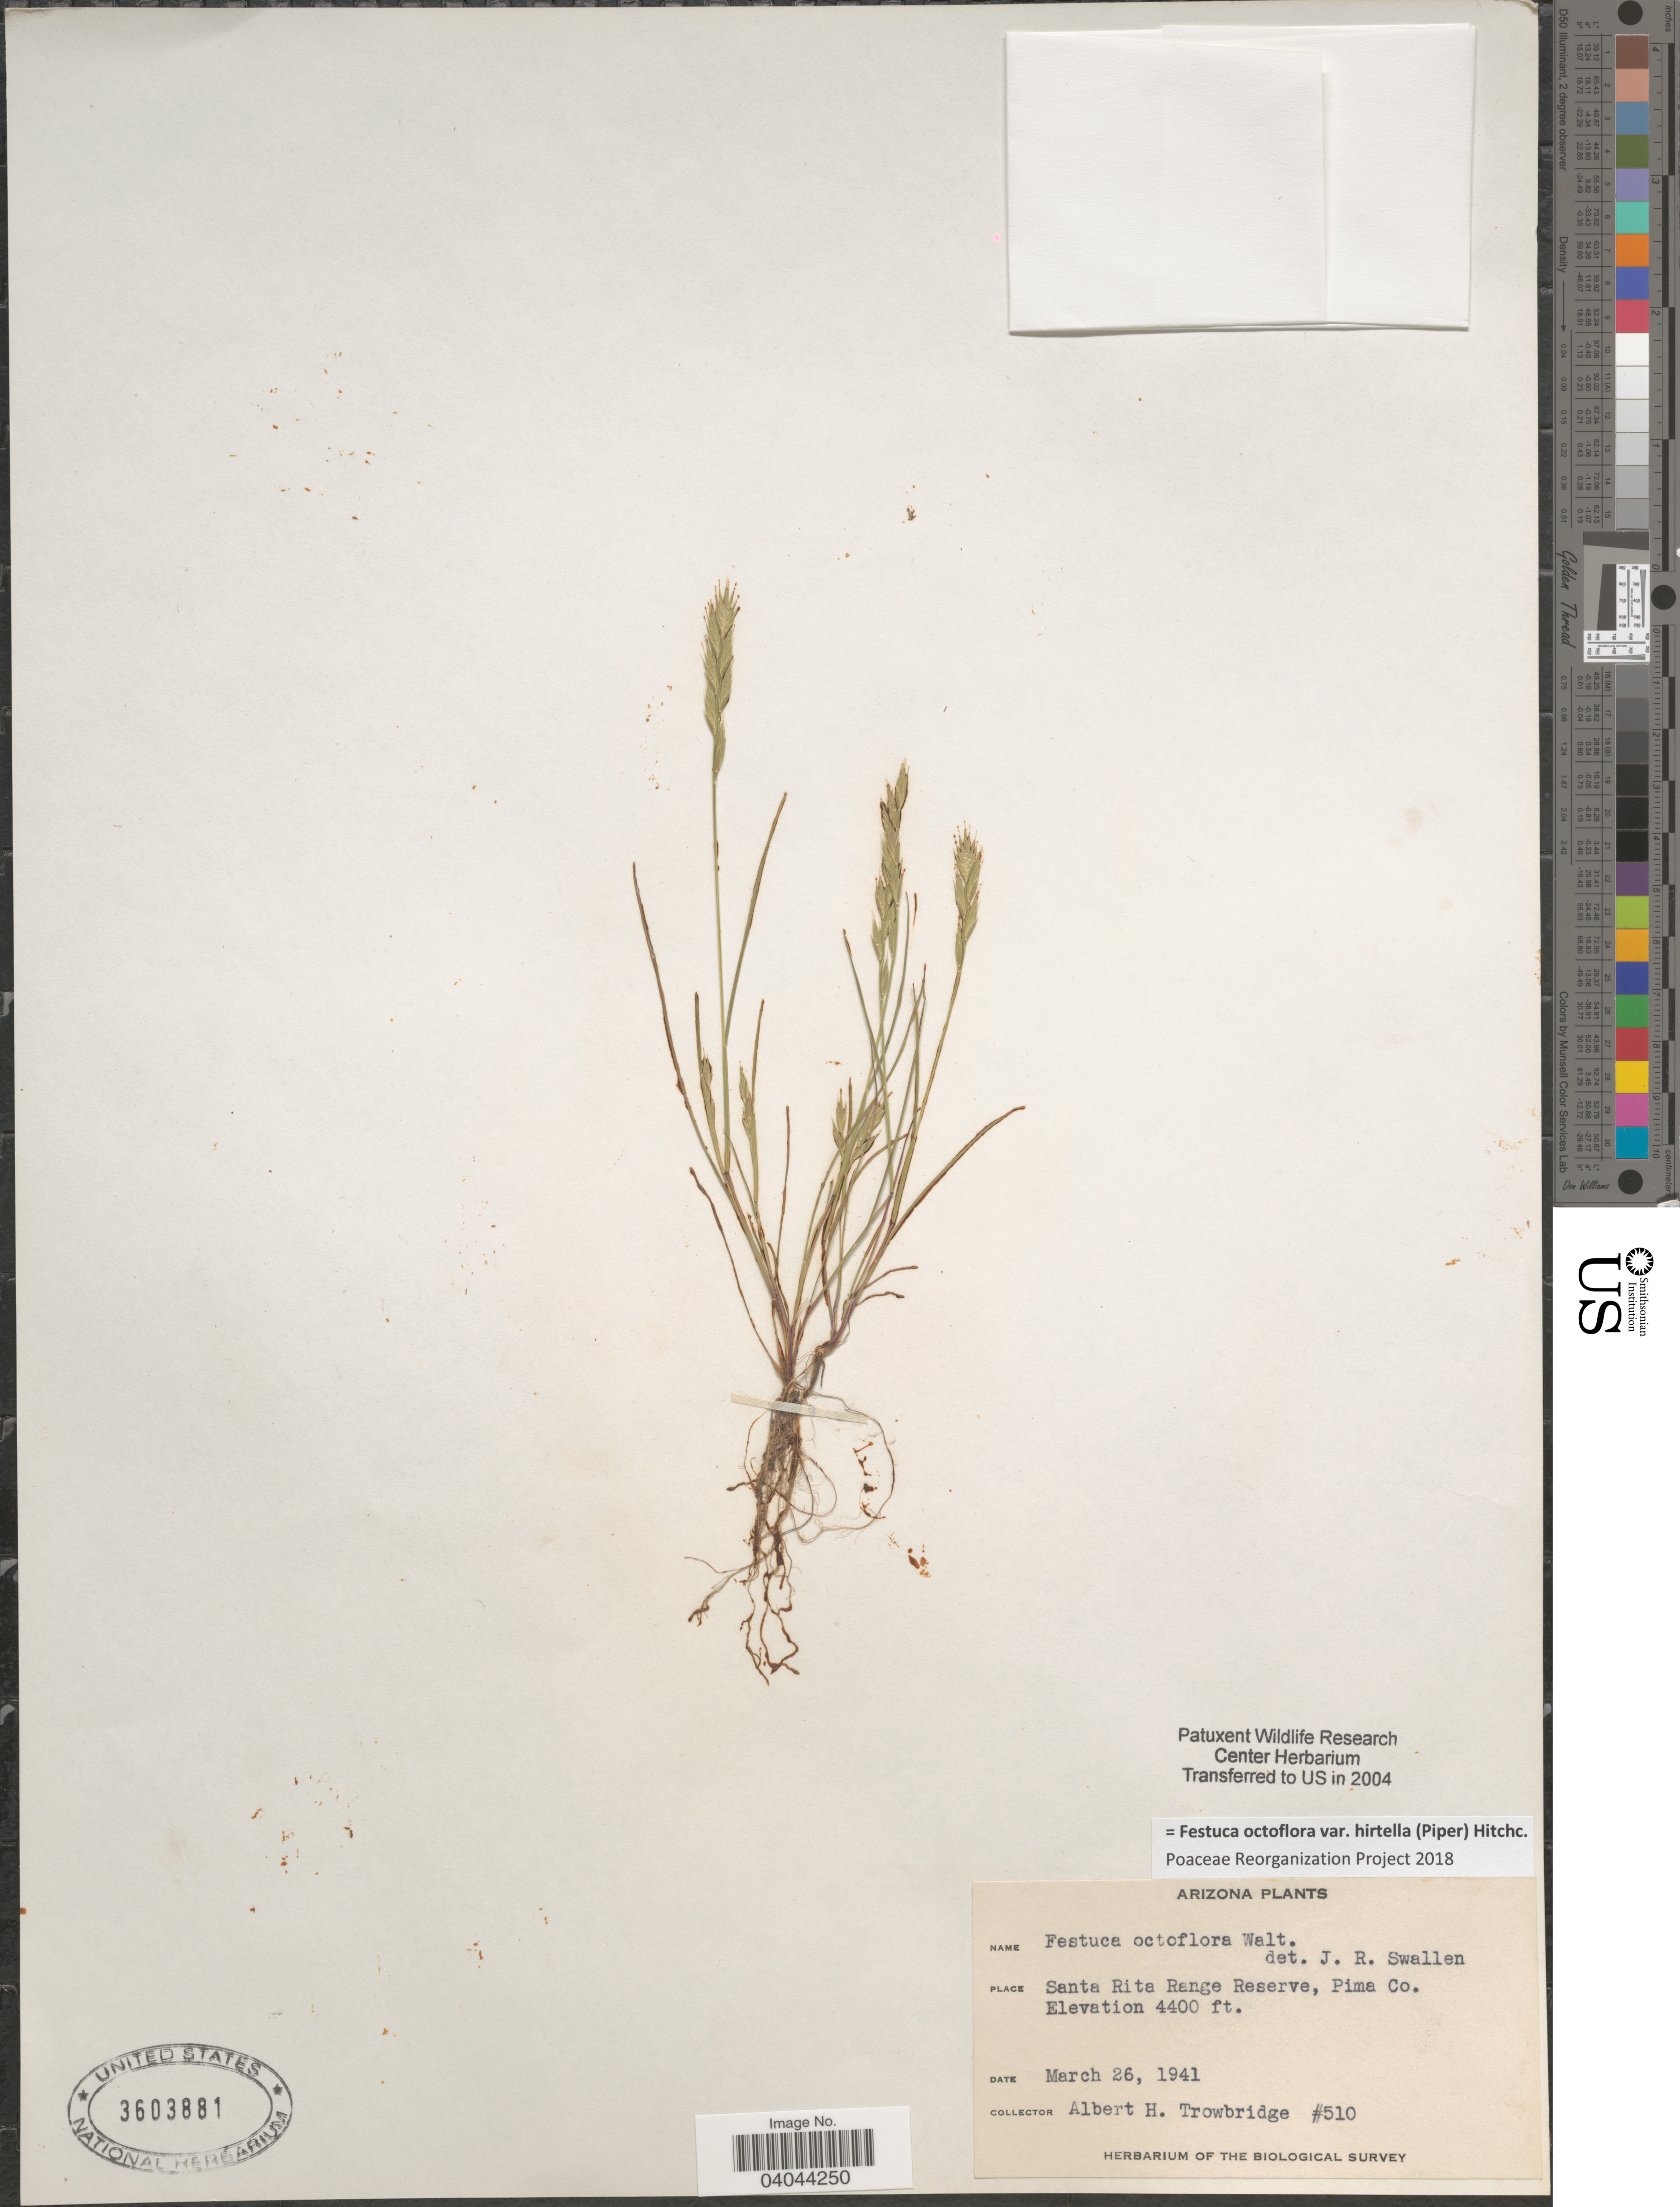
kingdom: Plantae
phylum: Tracheophyta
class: Liliopsida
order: Poales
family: Poaceae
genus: Festuca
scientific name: Festuca octoflora var. hirtella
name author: Piper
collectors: A. H. Trowbridge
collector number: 510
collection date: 1941-03-26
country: United States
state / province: Arizona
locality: Santa Rita Range Reserve, Pima Co.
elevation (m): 1341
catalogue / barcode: US 3603881